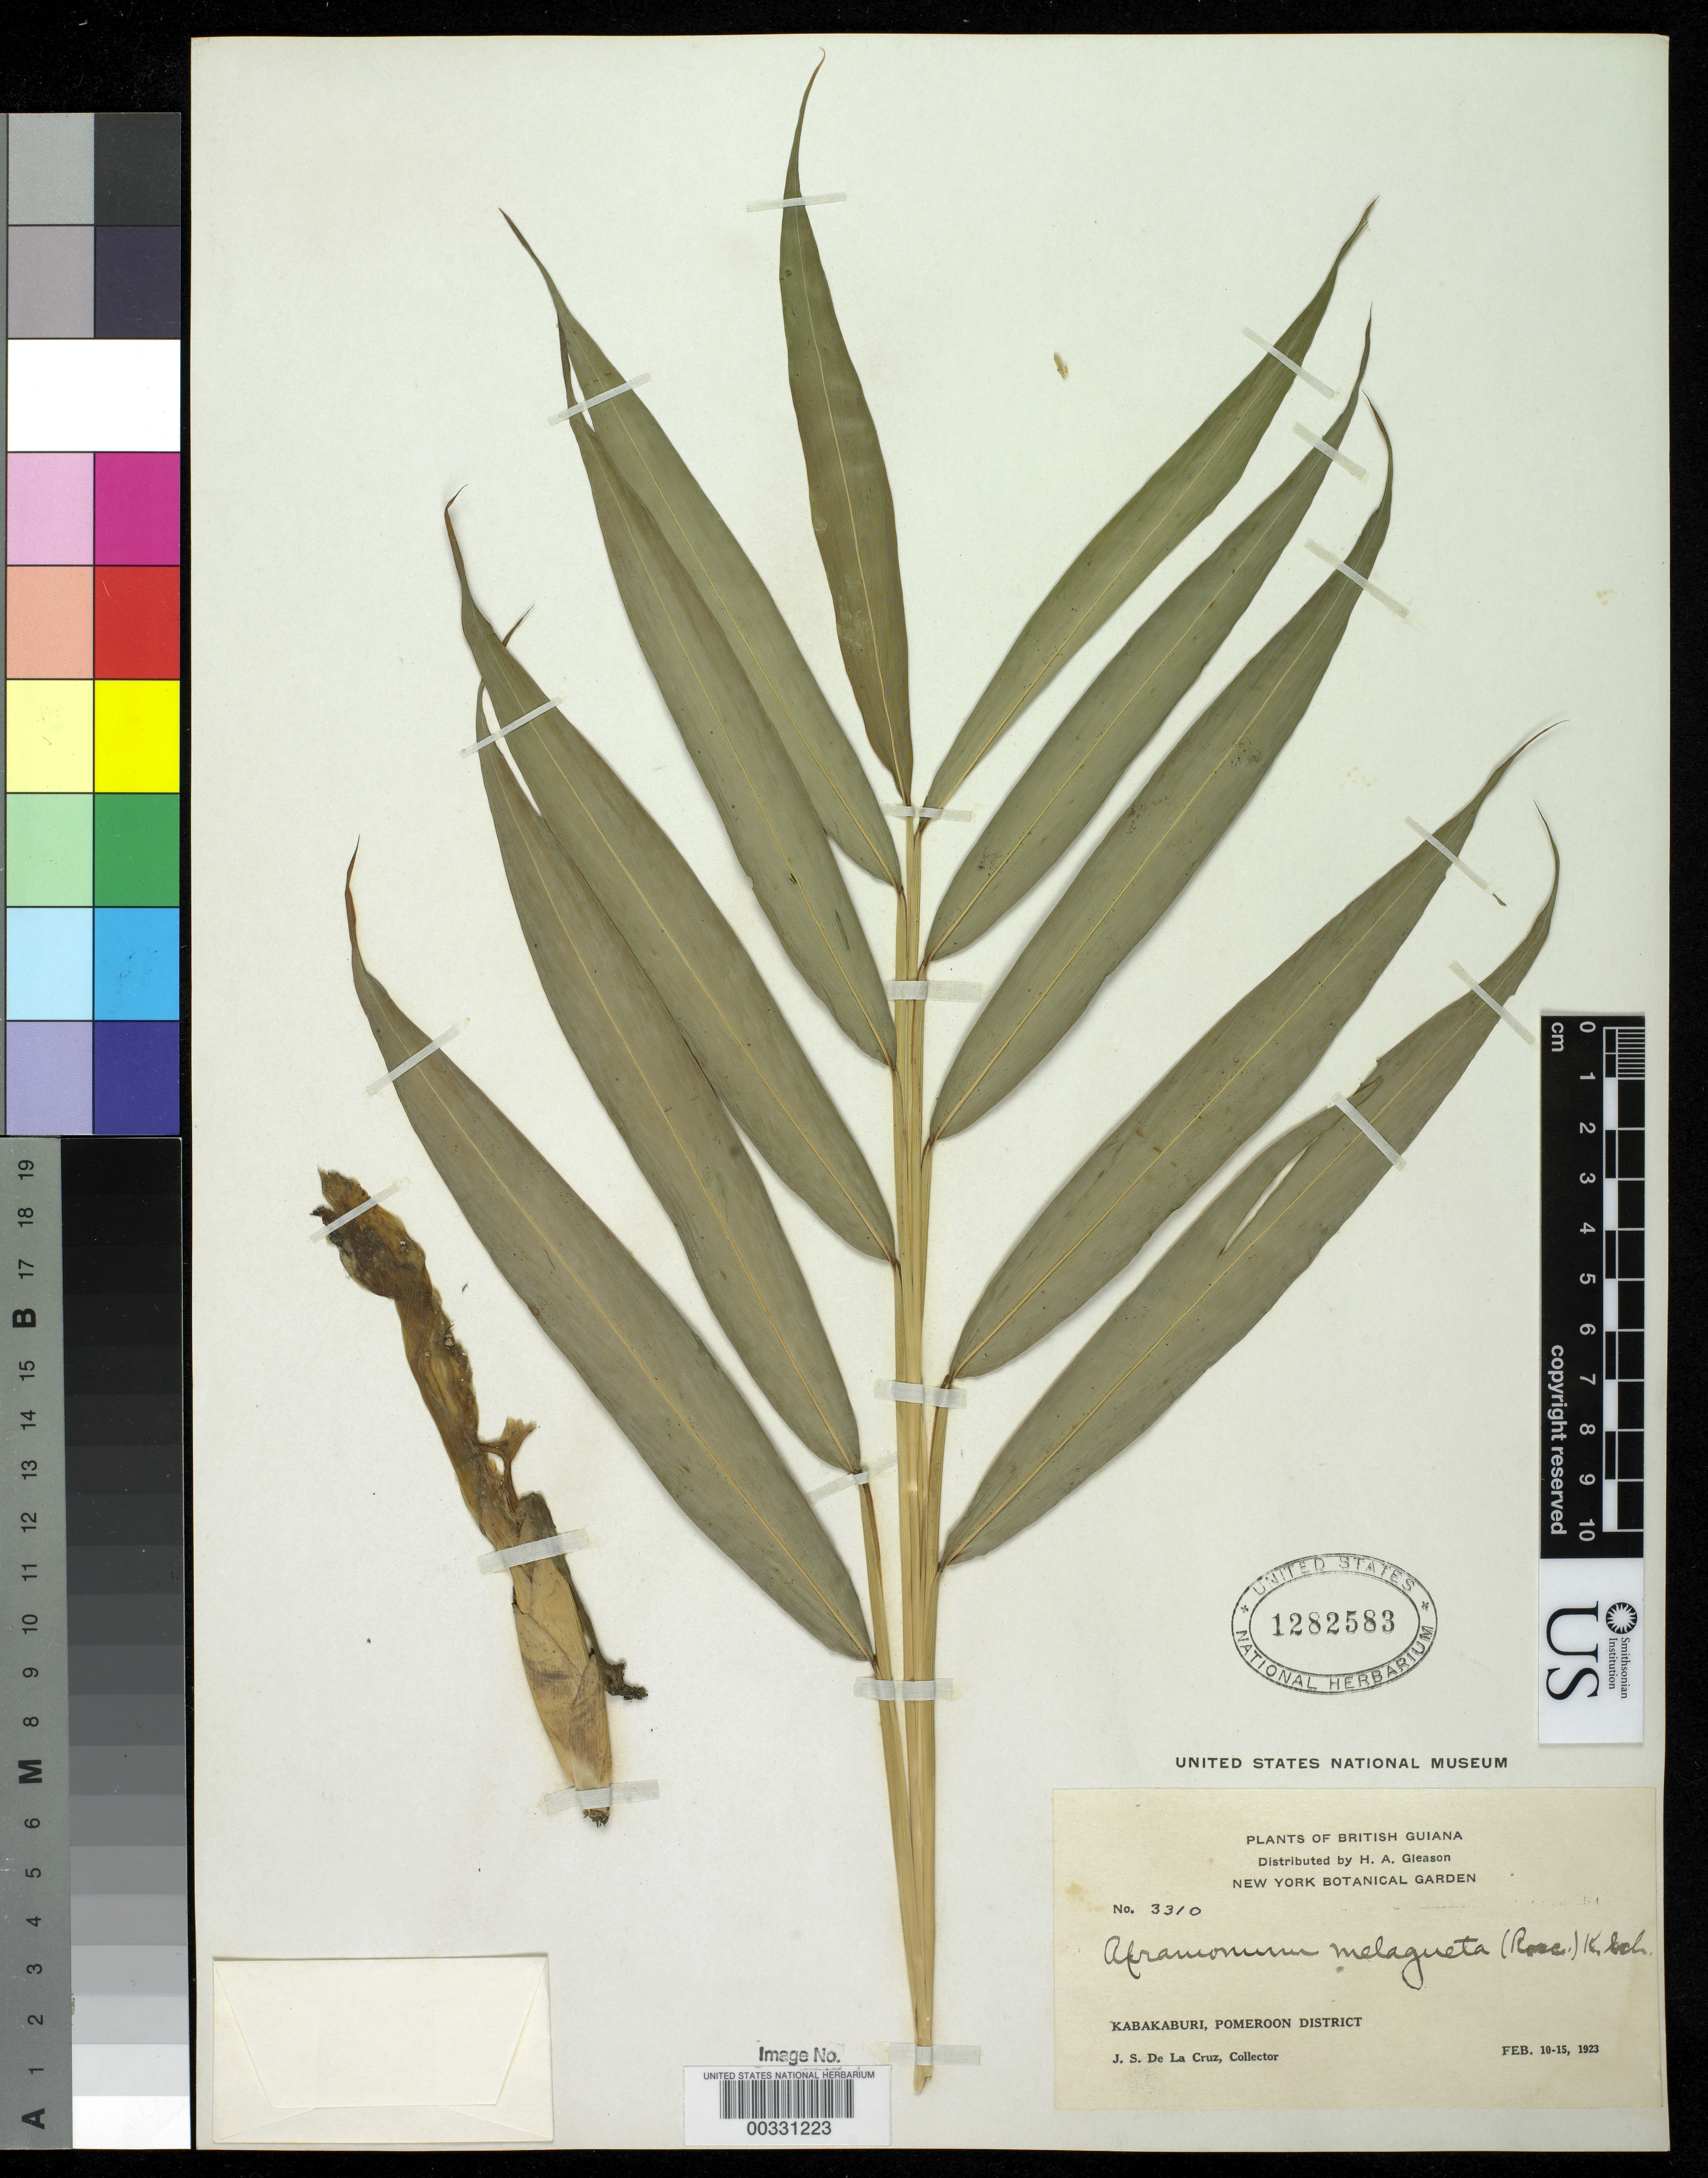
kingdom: Plantae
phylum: Tracheophyta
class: Liliopsida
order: Zingiberales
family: Zingiberaceae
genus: Aframomum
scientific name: Aframomum melegueta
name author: (Roscoe) K. Schum.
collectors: J. S. de la Cruz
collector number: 3310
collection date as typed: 10 Feb 1923 to 15 Feb 1923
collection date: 1923-02-10/1923-02-15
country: Guyana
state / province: Pomeroon-Supenaam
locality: Kabakaburi, pomeroon dist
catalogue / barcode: US 1282583